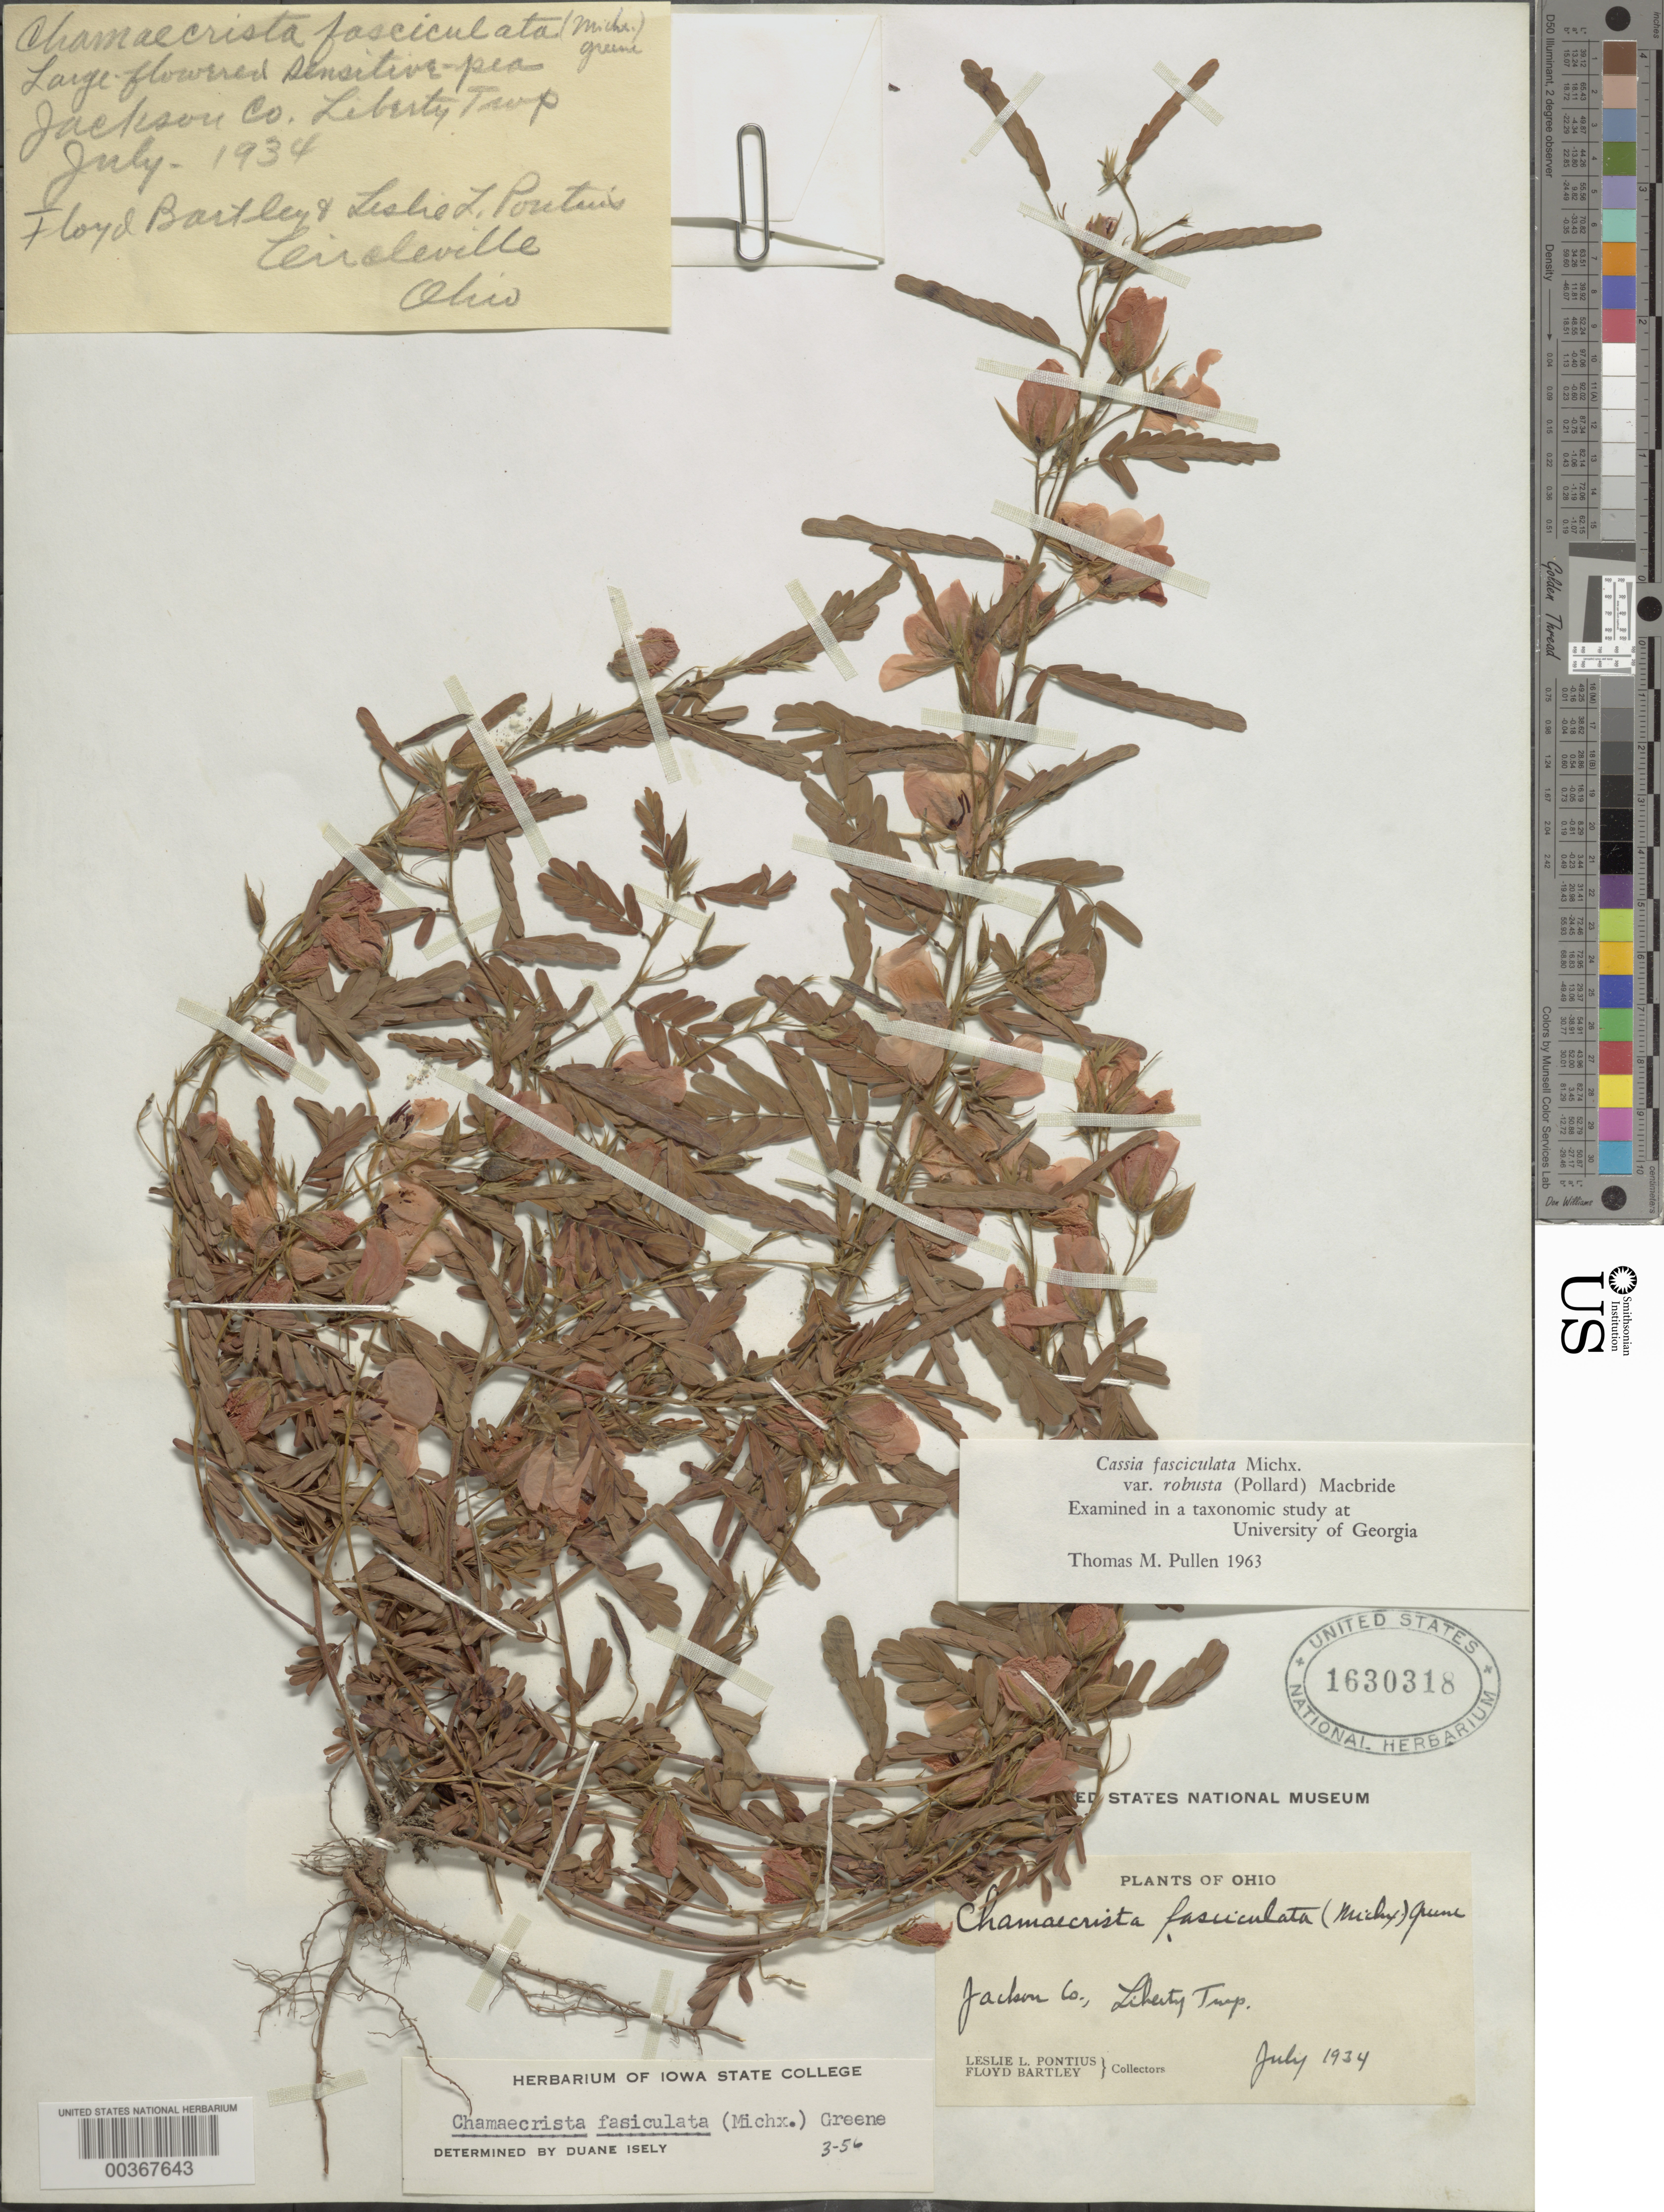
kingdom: Plantae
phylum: Tracheophyta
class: Magnoliopsida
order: Fabales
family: Fabaceae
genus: Chamaecrista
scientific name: Chamaecrista fasciculata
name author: (Michx.) Greene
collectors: L. Pontius & F. Bartley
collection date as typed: Jul 1934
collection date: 1934-07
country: United States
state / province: Ohio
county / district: Jackson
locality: Liberty twp.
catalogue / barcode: US 1630318